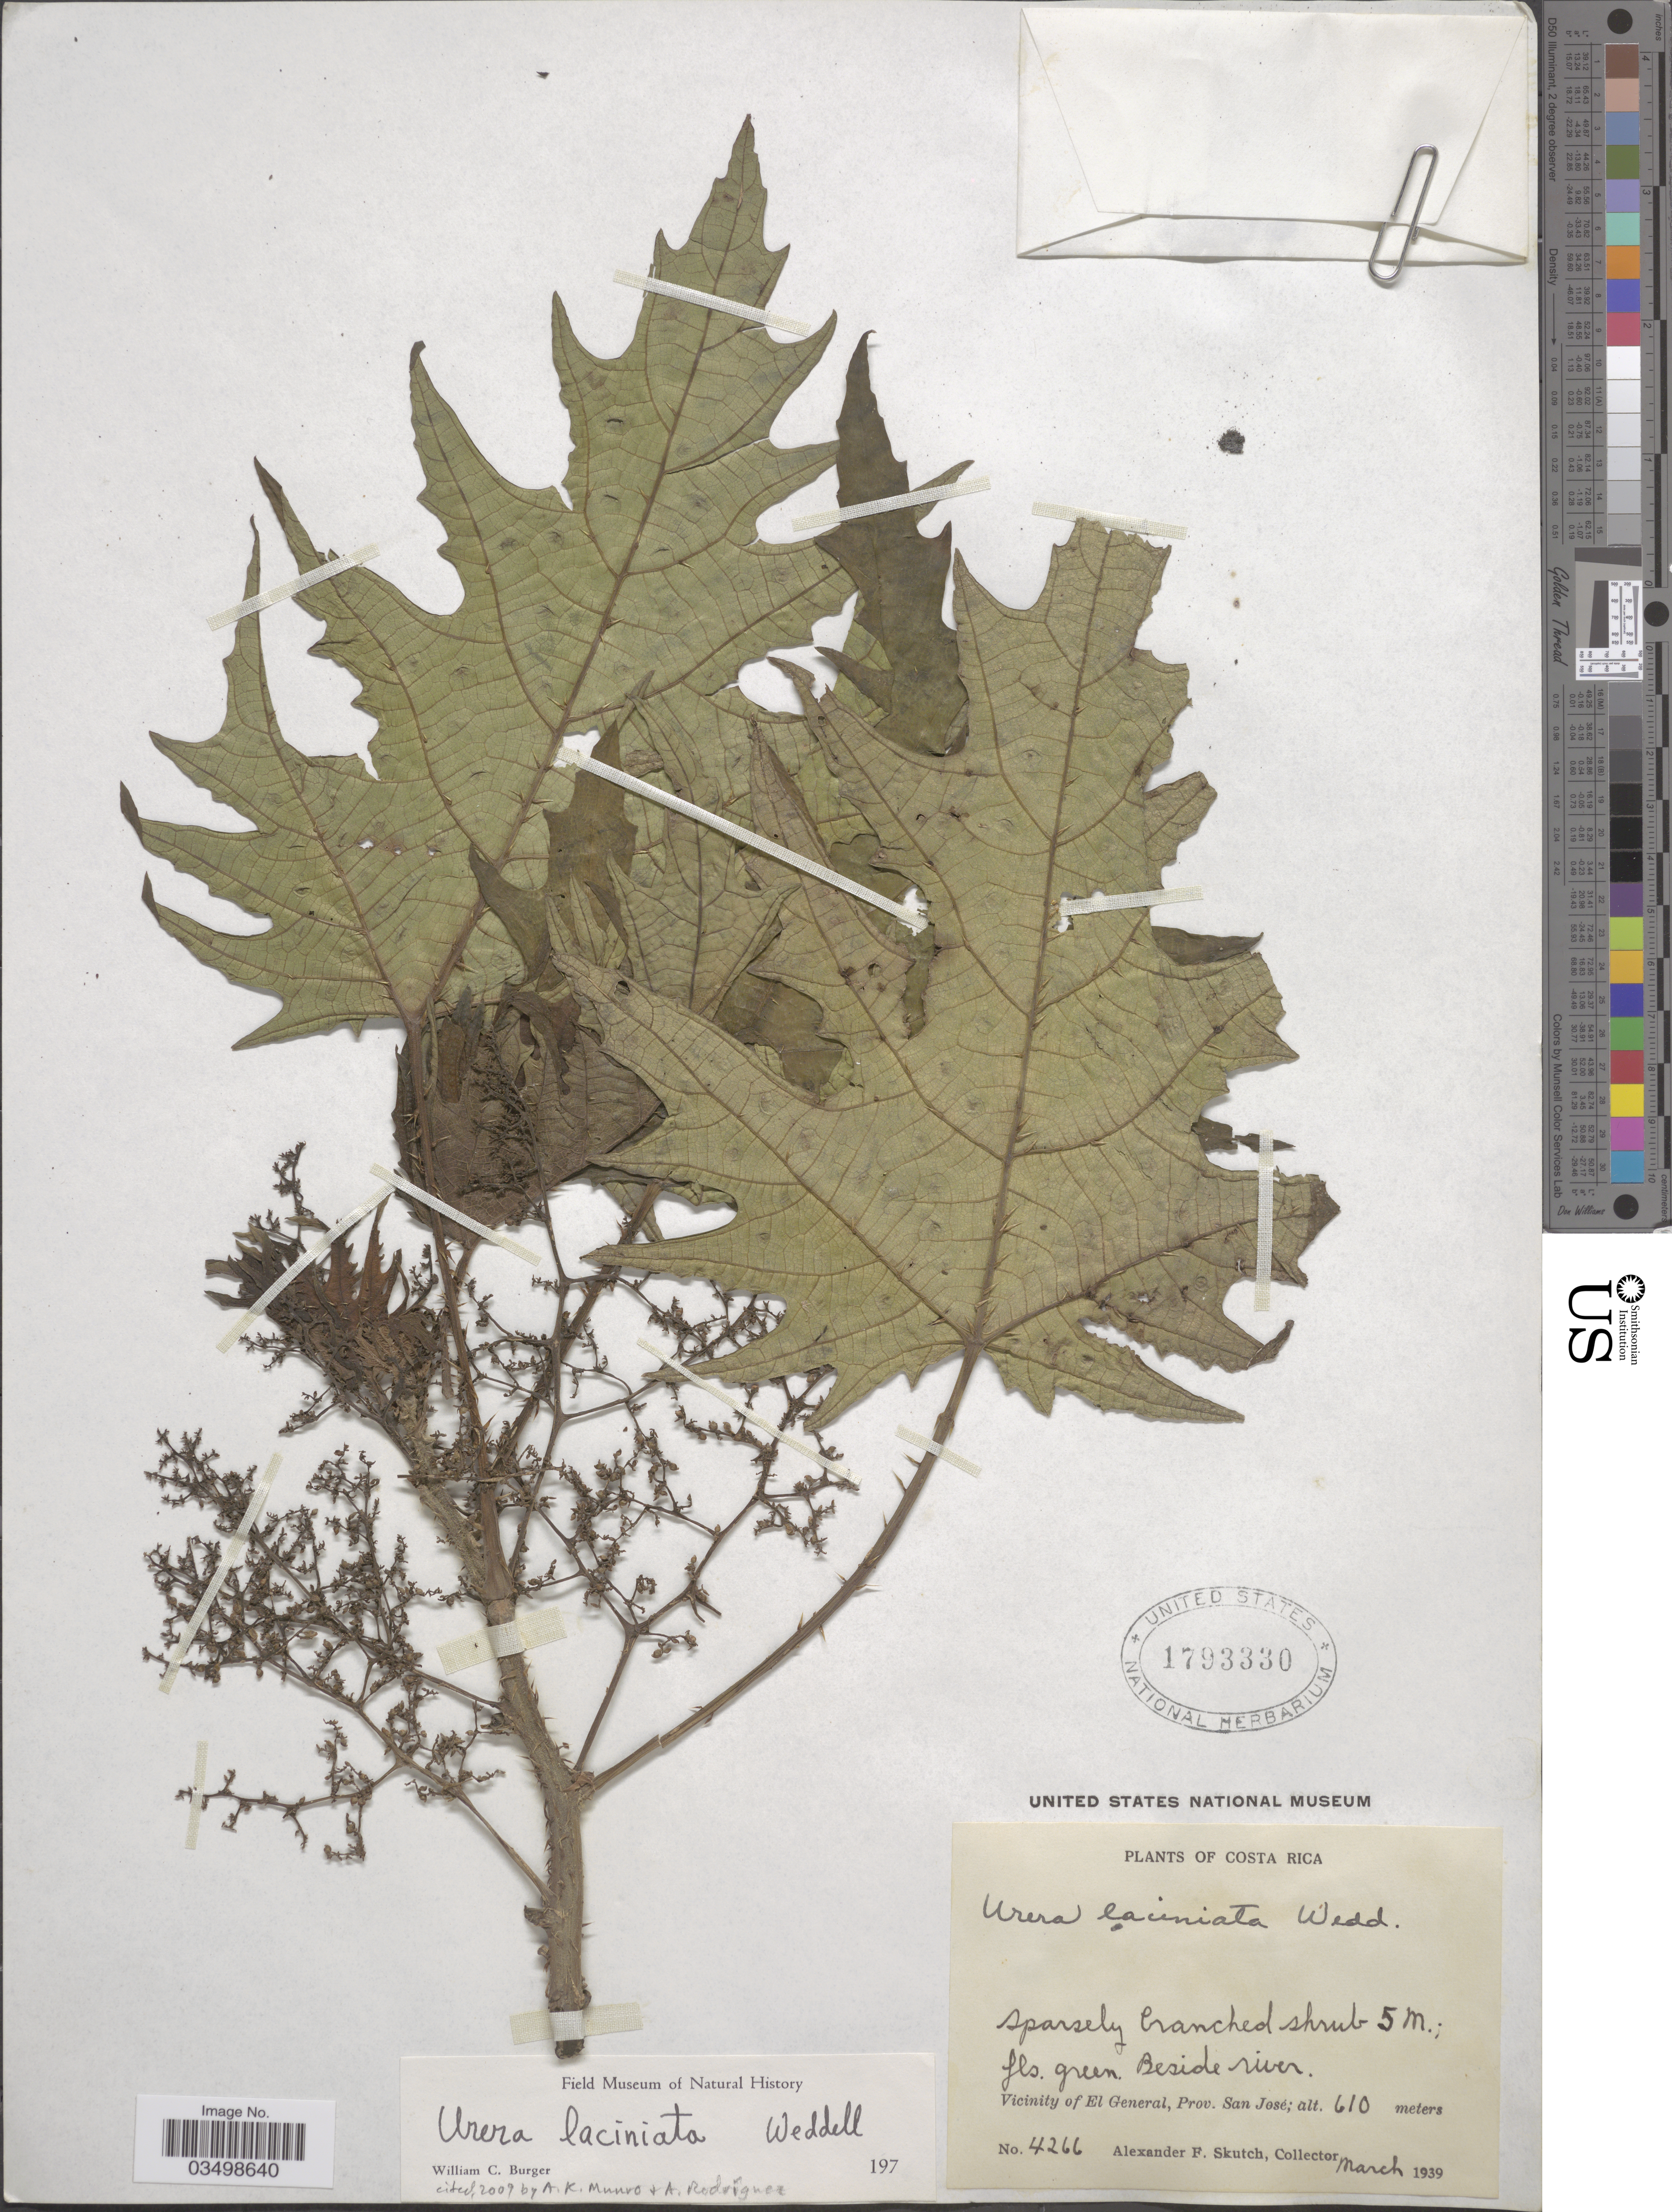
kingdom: Plantae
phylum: Tracheophyta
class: Magnoliopsida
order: Rosales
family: Urticaceae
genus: Urera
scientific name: Urera laciniata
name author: (Gaudich.) Wedd.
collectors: A. F. Skutch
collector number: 4266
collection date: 1939-03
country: Costa Rica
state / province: San José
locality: Vicinity of El General.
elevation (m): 610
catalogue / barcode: US 1793330